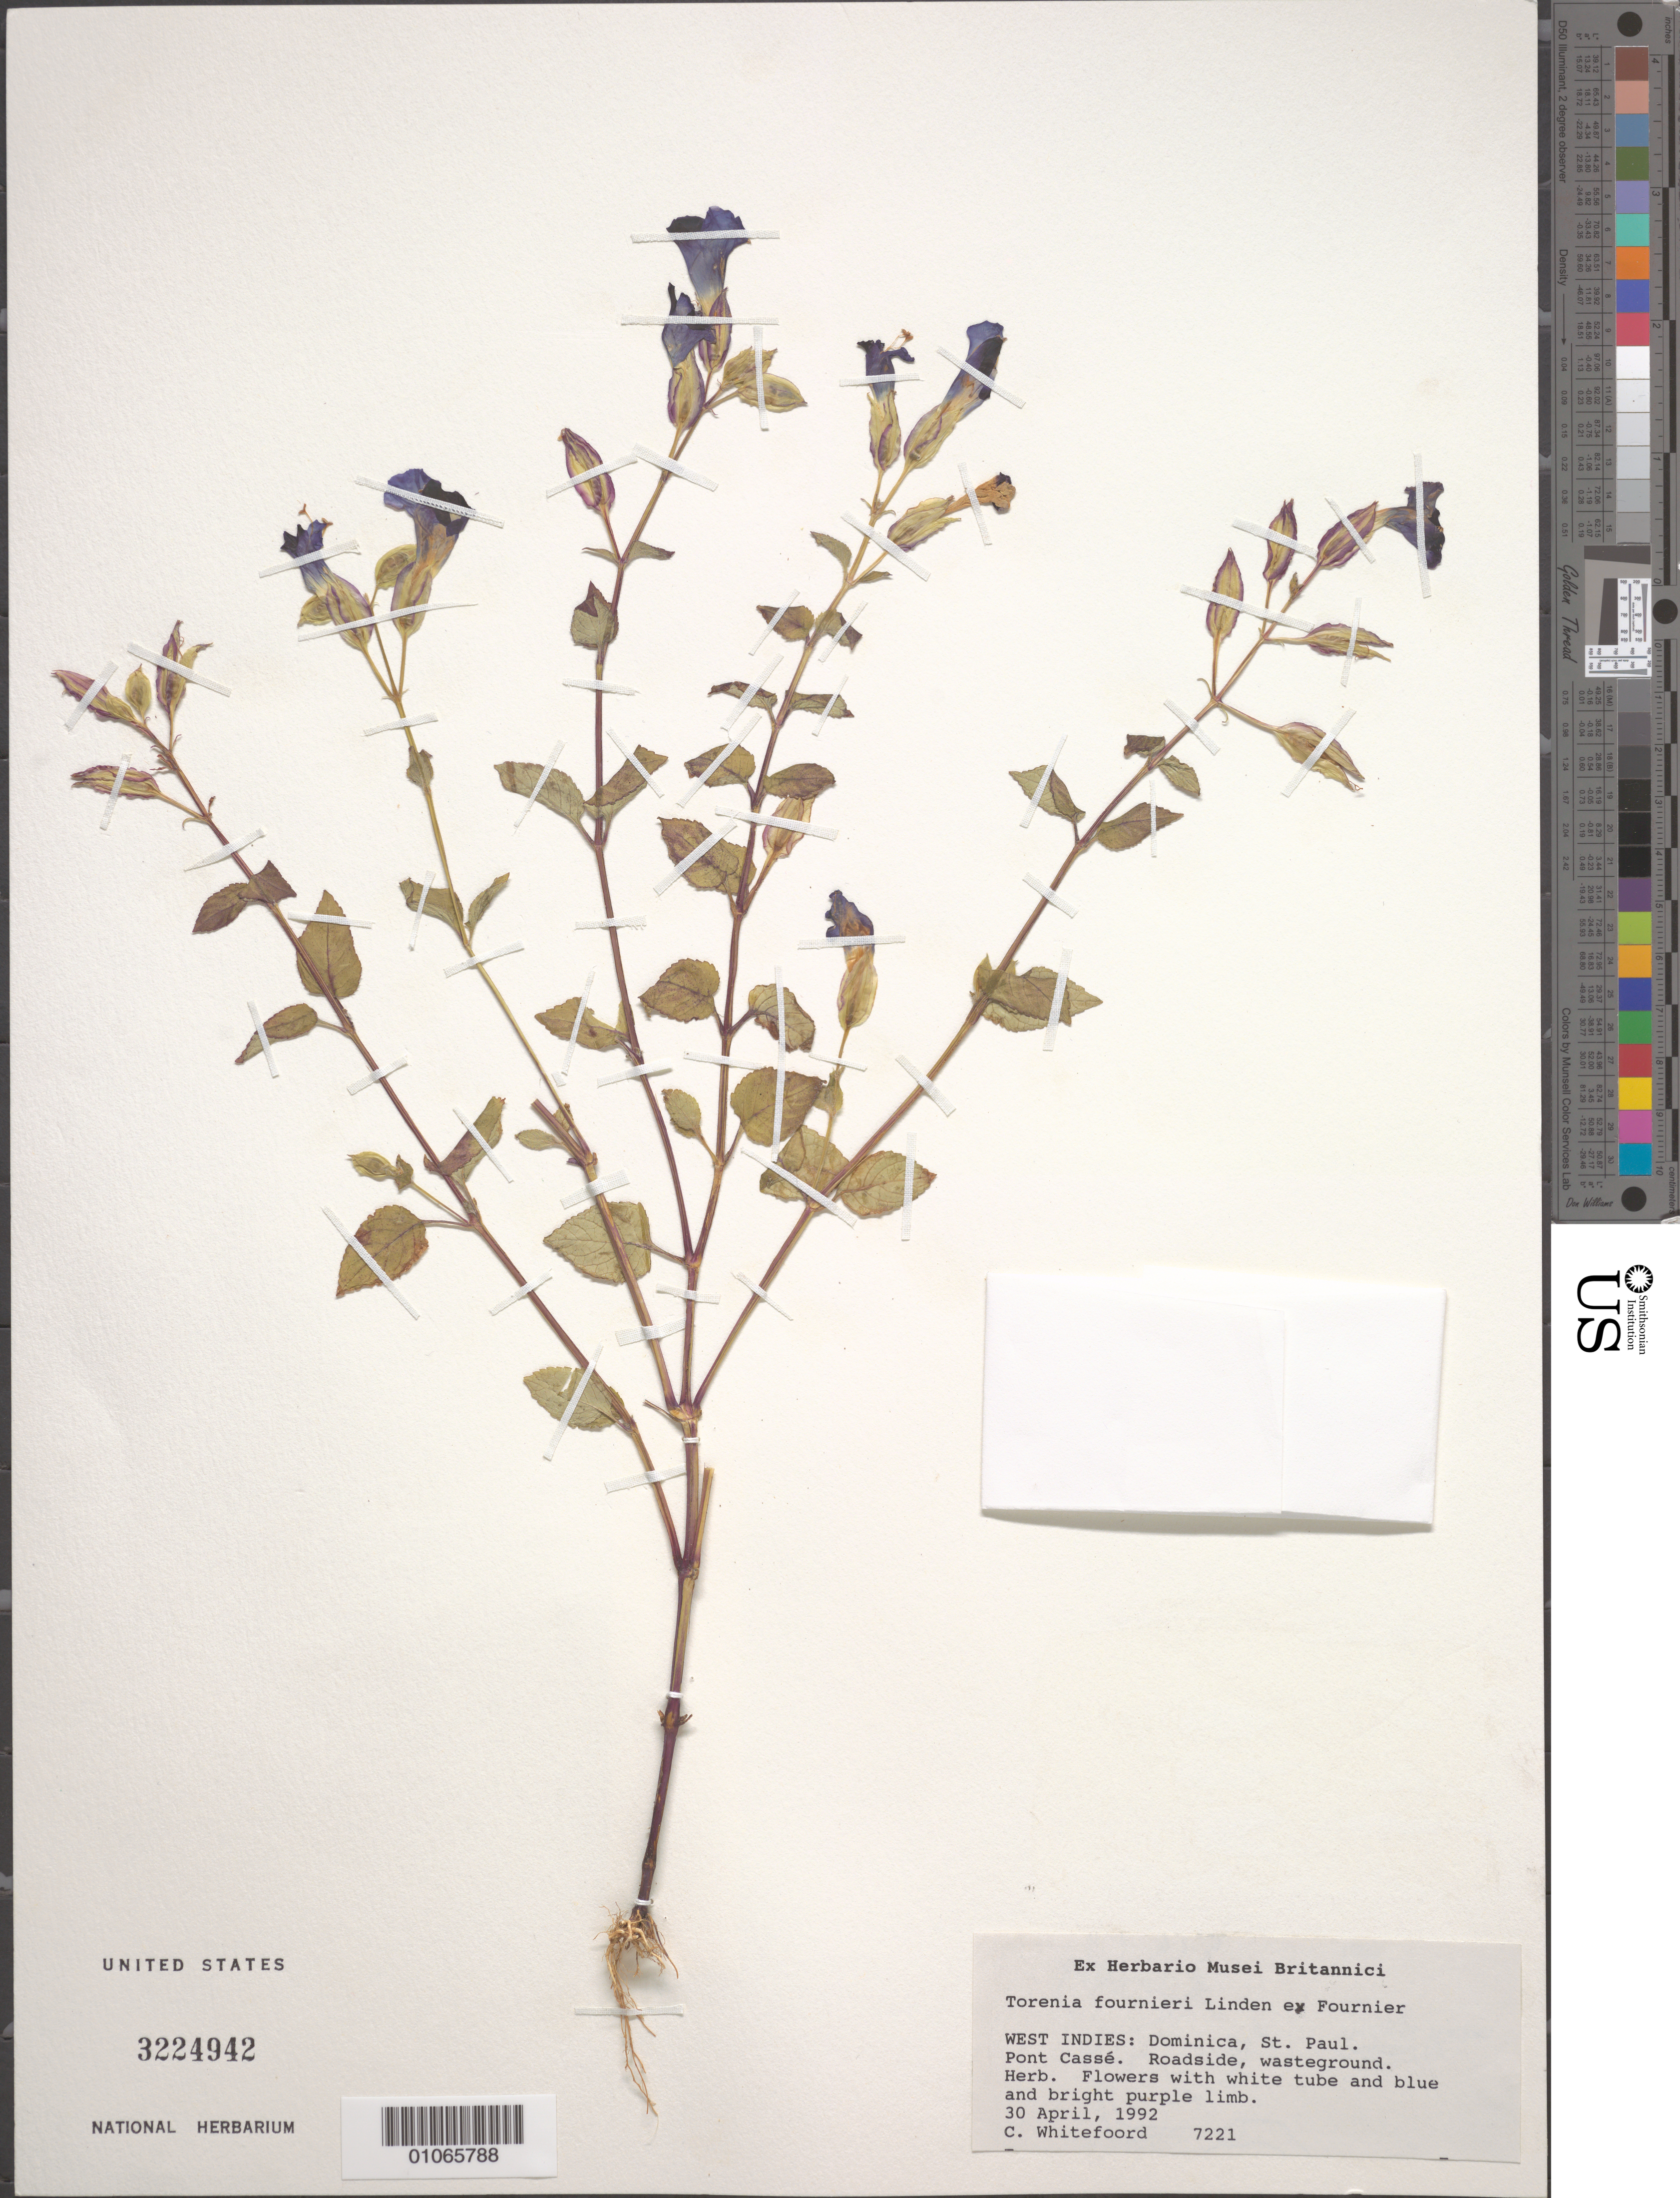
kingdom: Plantae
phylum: Tracheophyta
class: Magnoliopsida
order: Lamiales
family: Linderniaceae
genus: Torenia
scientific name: Torenia fournieri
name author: Linden ex E. Fourn.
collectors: C. Whitefoord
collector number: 7221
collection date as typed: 30 Apr 1992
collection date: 1992-04-30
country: Dominica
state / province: St. Paul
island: Dominica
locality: Pont Casse. Roadside, wasteground.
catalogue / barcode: US 3224942